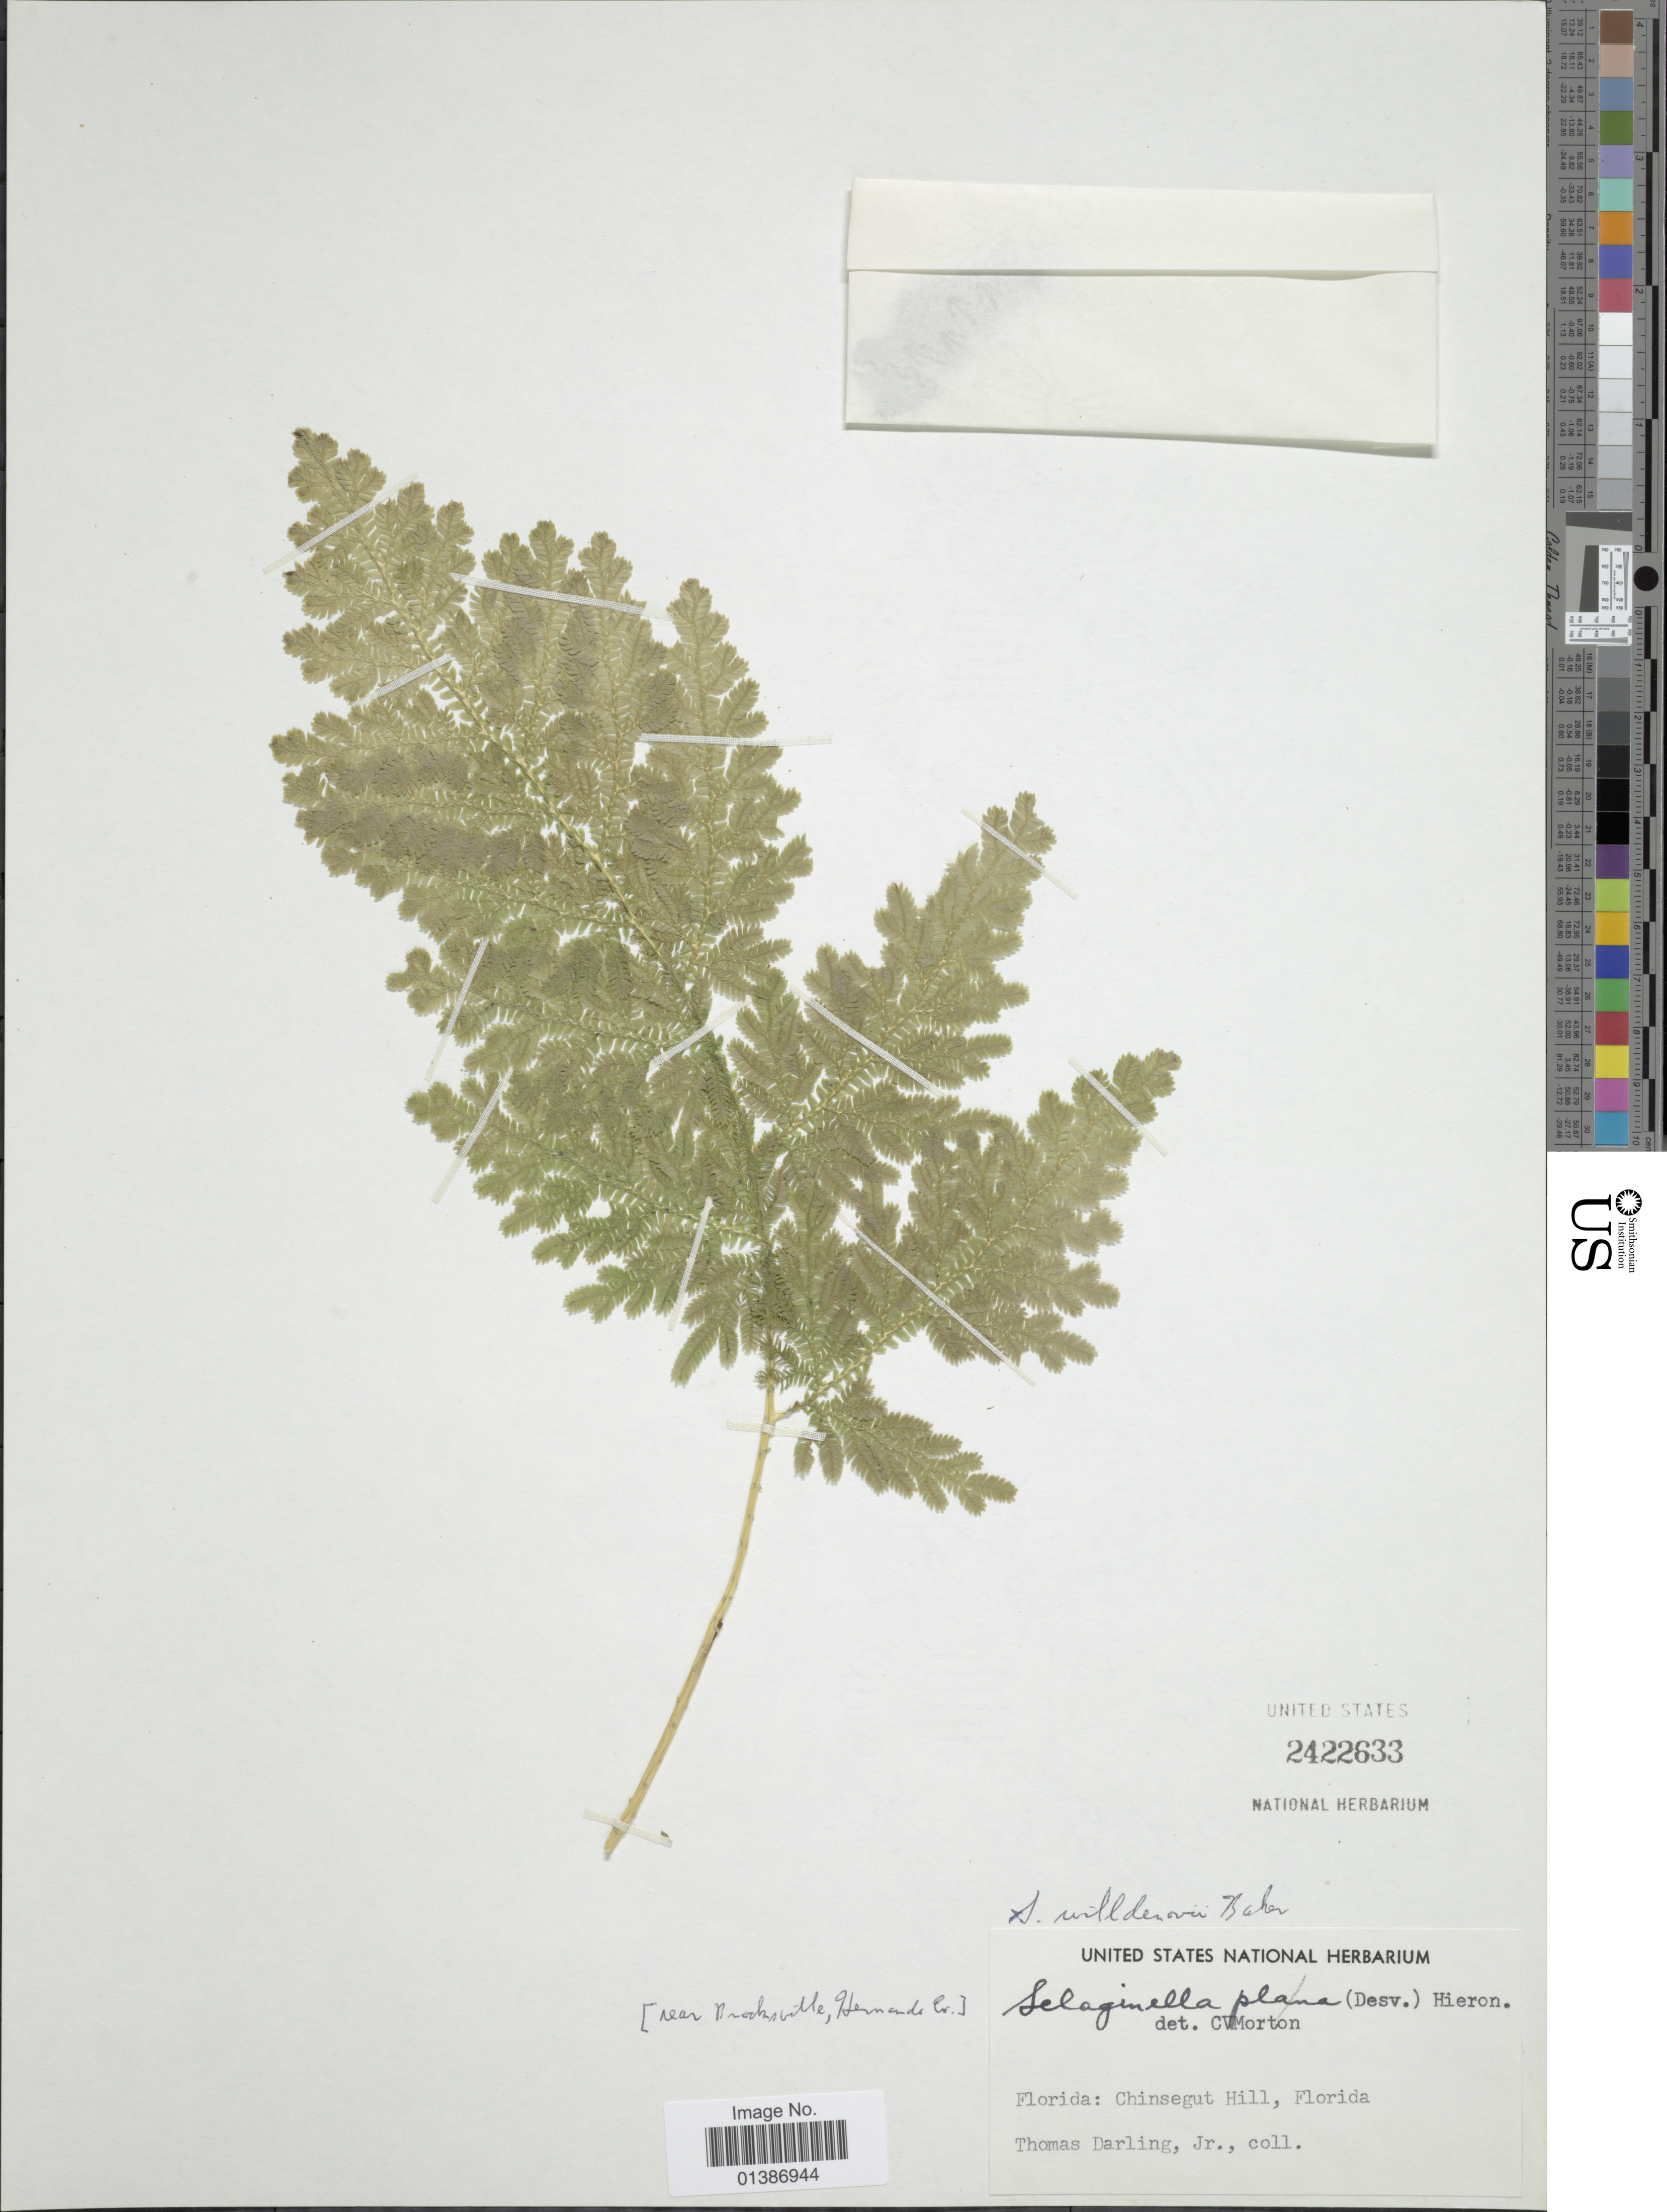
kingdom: Plantae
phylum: Tracheophyta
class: Lycopodiopsida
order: Selaginellales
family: Selaginellaceae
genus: Selaginella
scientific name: Selaginella willdenowii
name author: (Desv. ex Poir.) Baker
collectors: T. Darling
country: United States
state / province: Florida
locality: Chinsegut Hill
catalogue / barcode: US 2422633